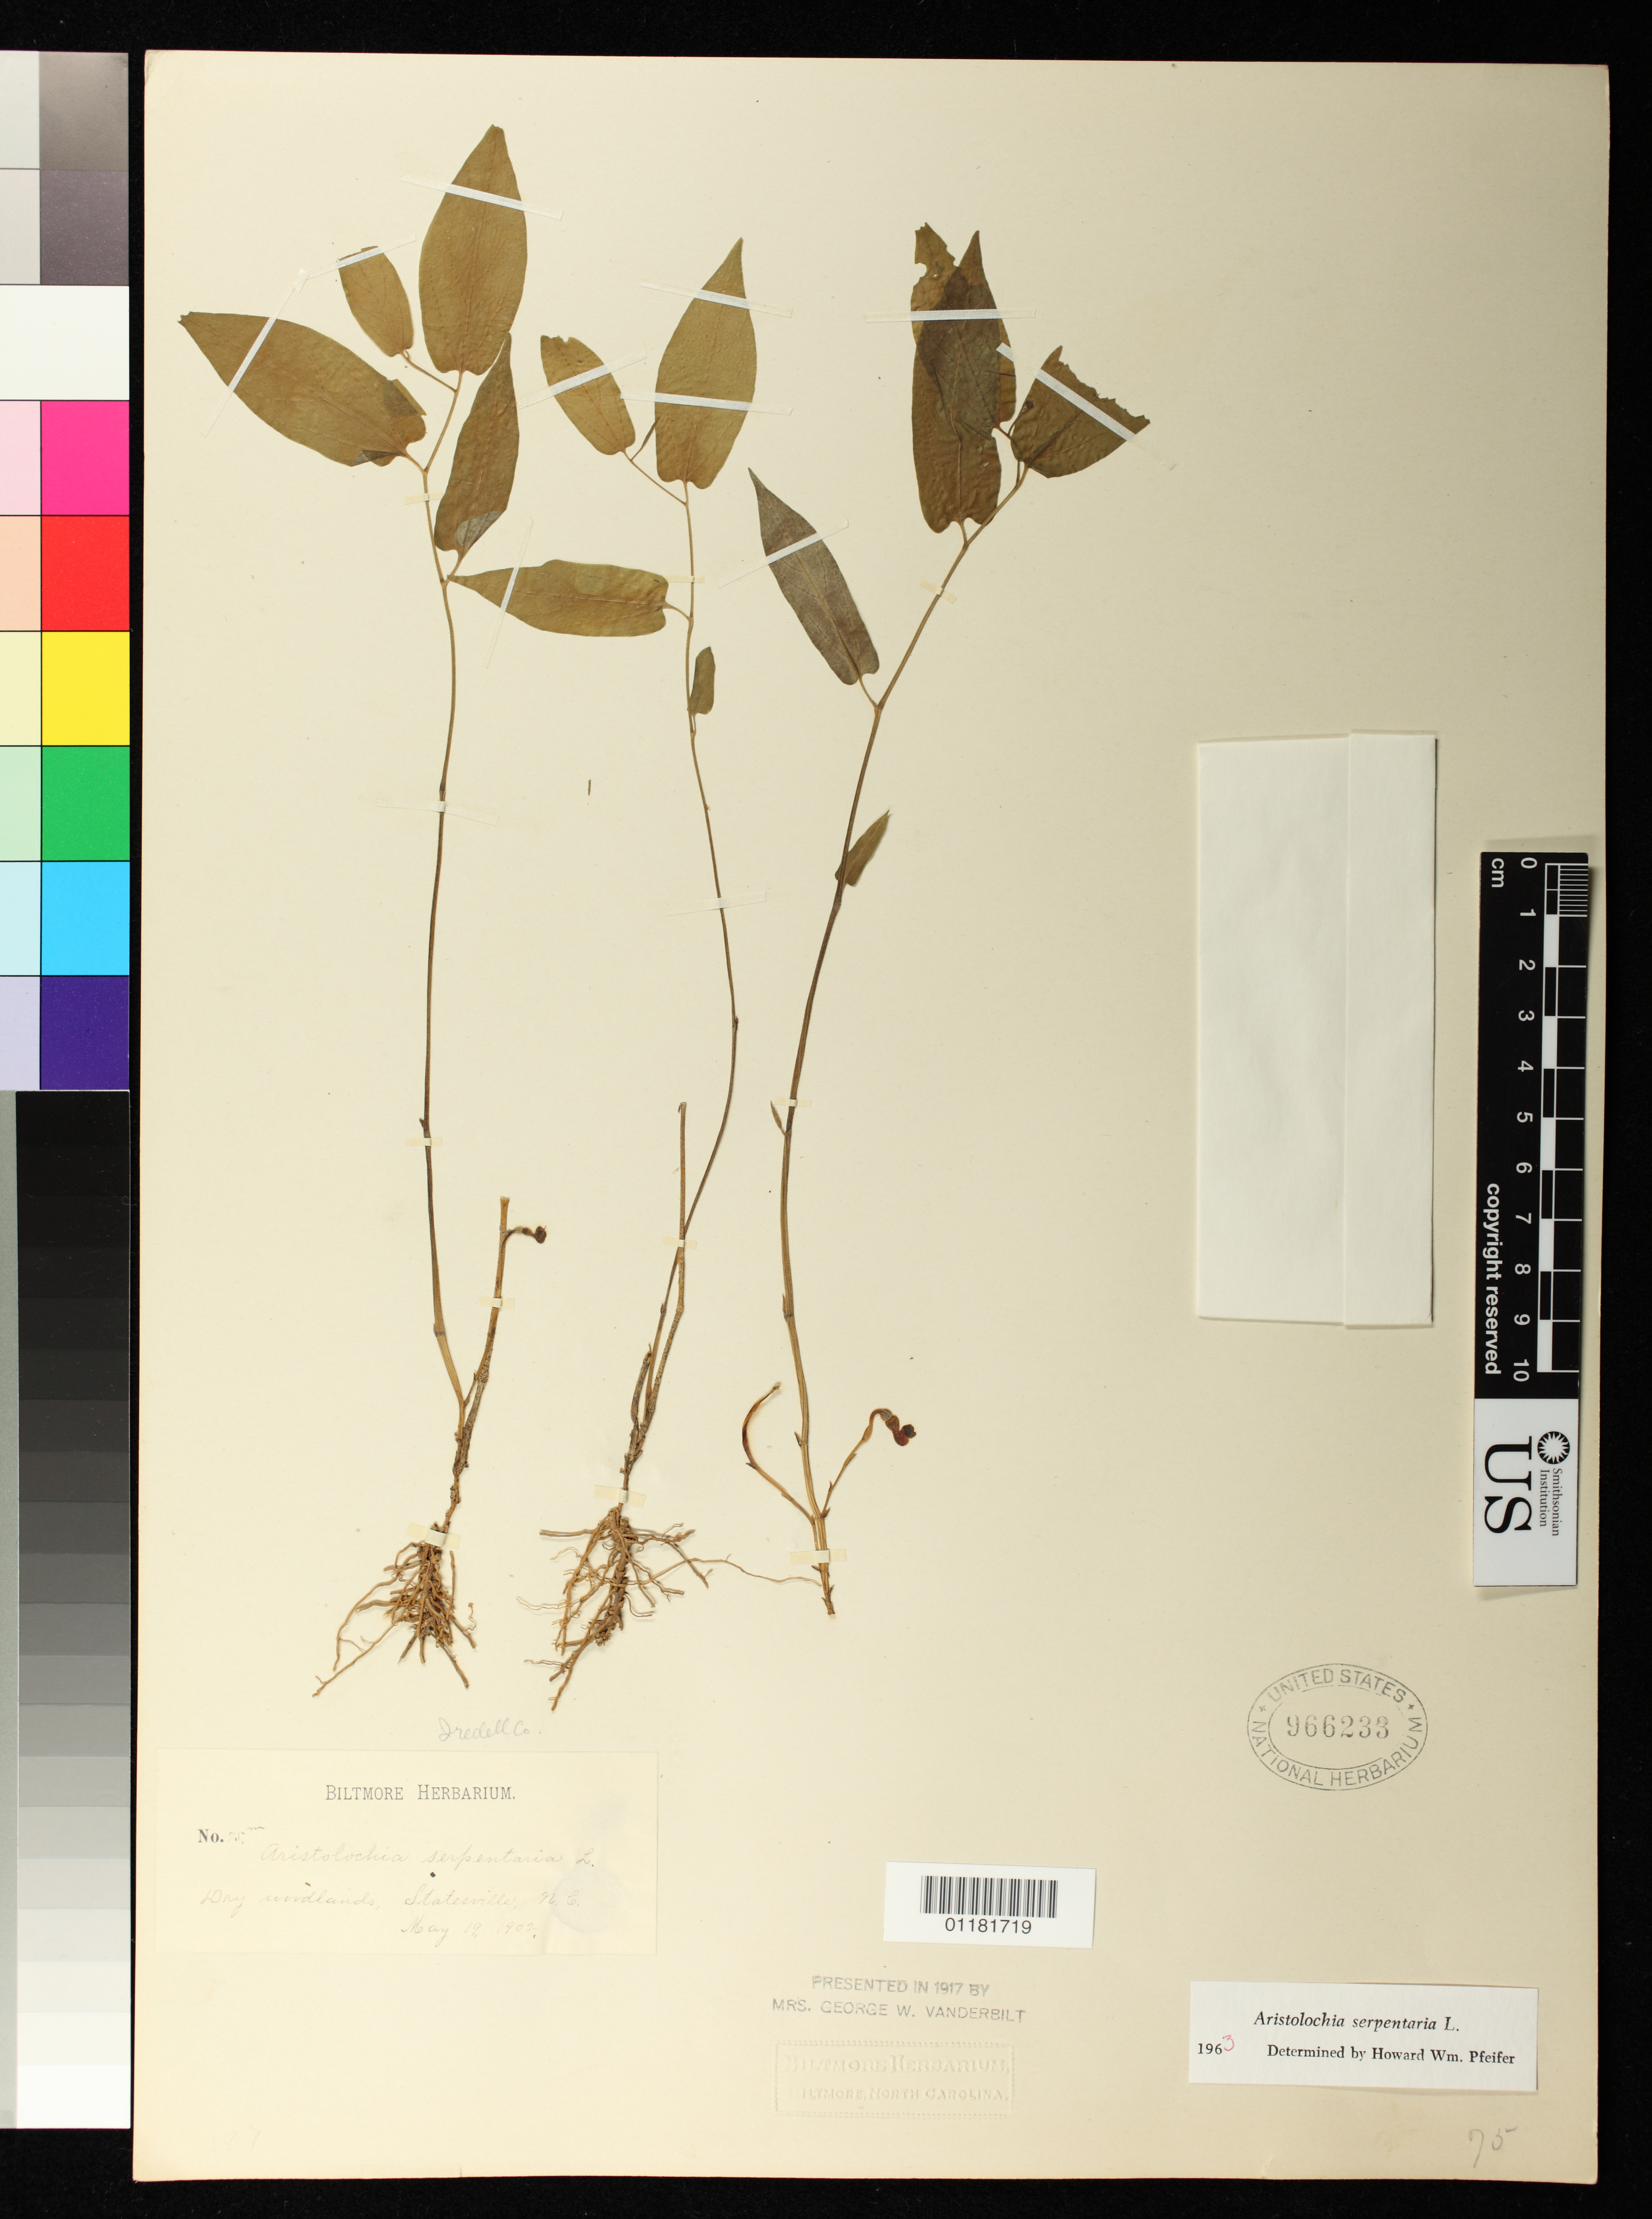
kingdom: Plantae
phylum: Tracheophyta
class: Magnoliopsida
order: Piperales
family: Aristolochiaceae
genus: Aristolochia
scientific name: Aristolochia serpentaria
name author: L.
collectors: ex herb. Biltmore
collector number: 75m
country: United States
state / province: North Carolina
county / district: Iredell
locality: dry woodlands, Statesville, Iredell County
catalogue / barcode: US 966233